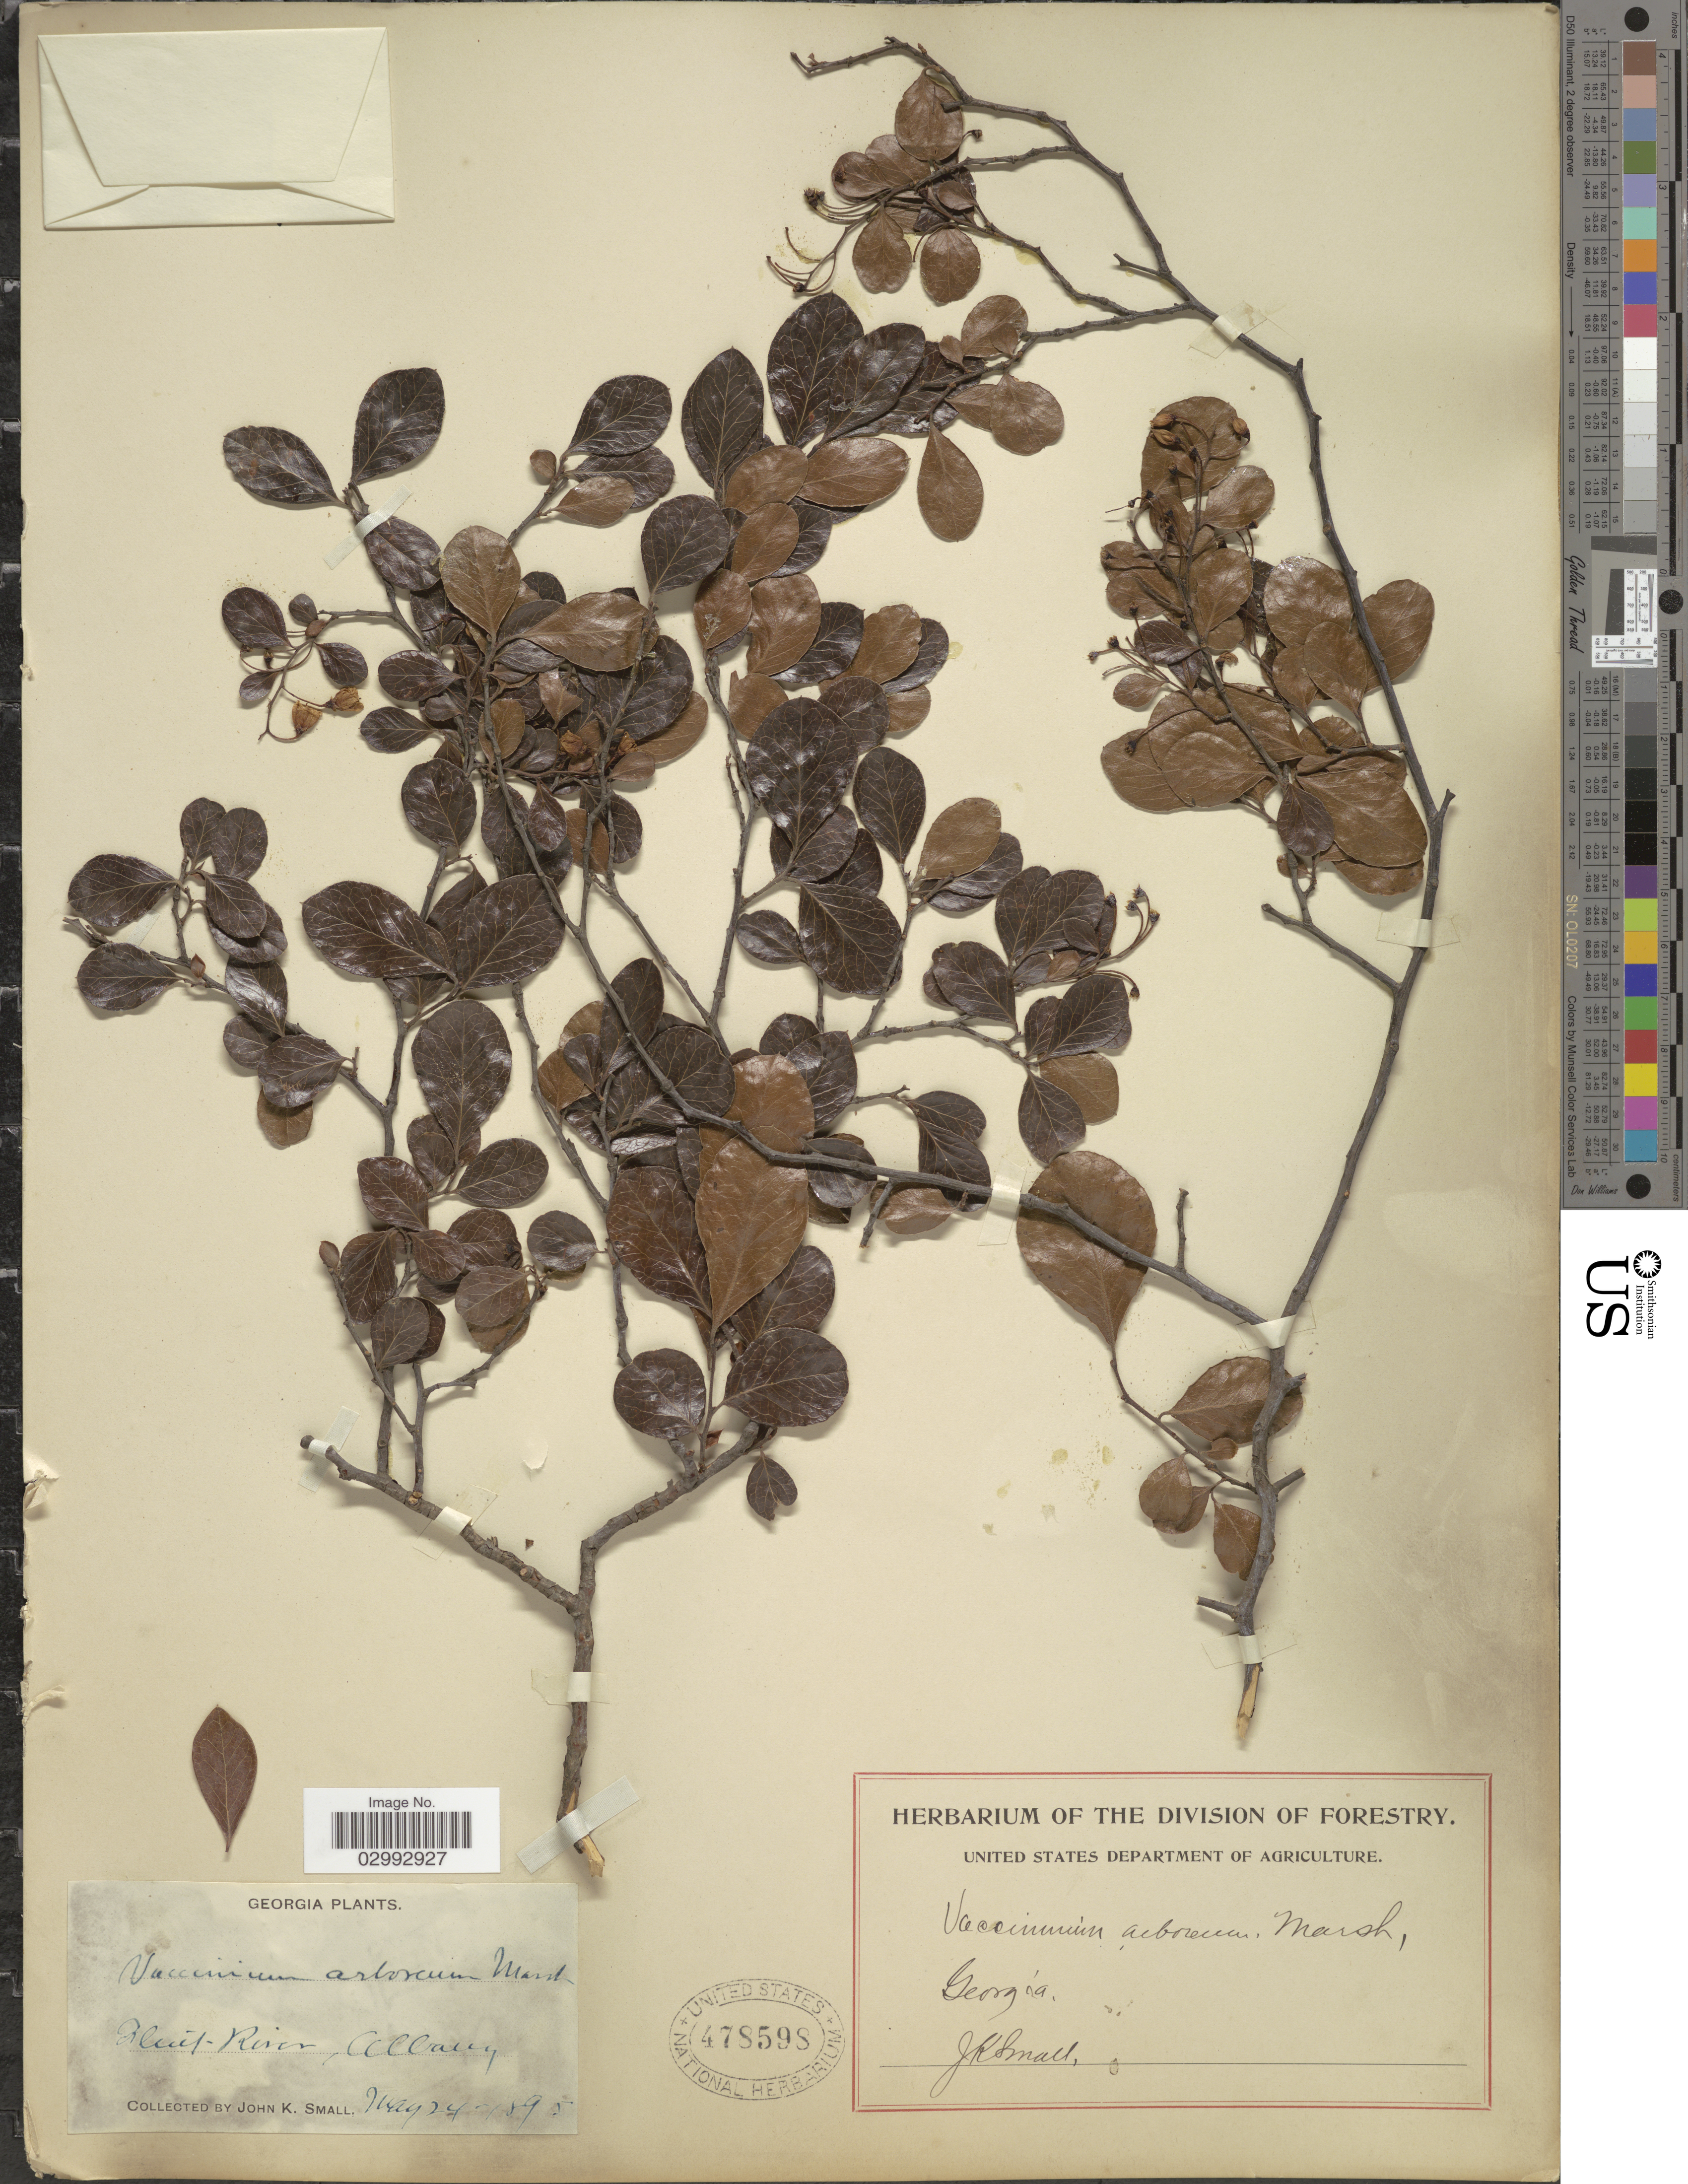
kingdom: Plantae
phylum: Tracheophyta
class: Magnoliopsida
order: Ericales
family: Ericaceae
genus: Batodendron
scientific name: Batodendron arboreum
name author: Nutt.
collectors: J. K. Small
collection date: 1895-05-24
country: United States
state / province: Georgia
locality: Flint River, Albany.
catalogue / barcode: US 478598